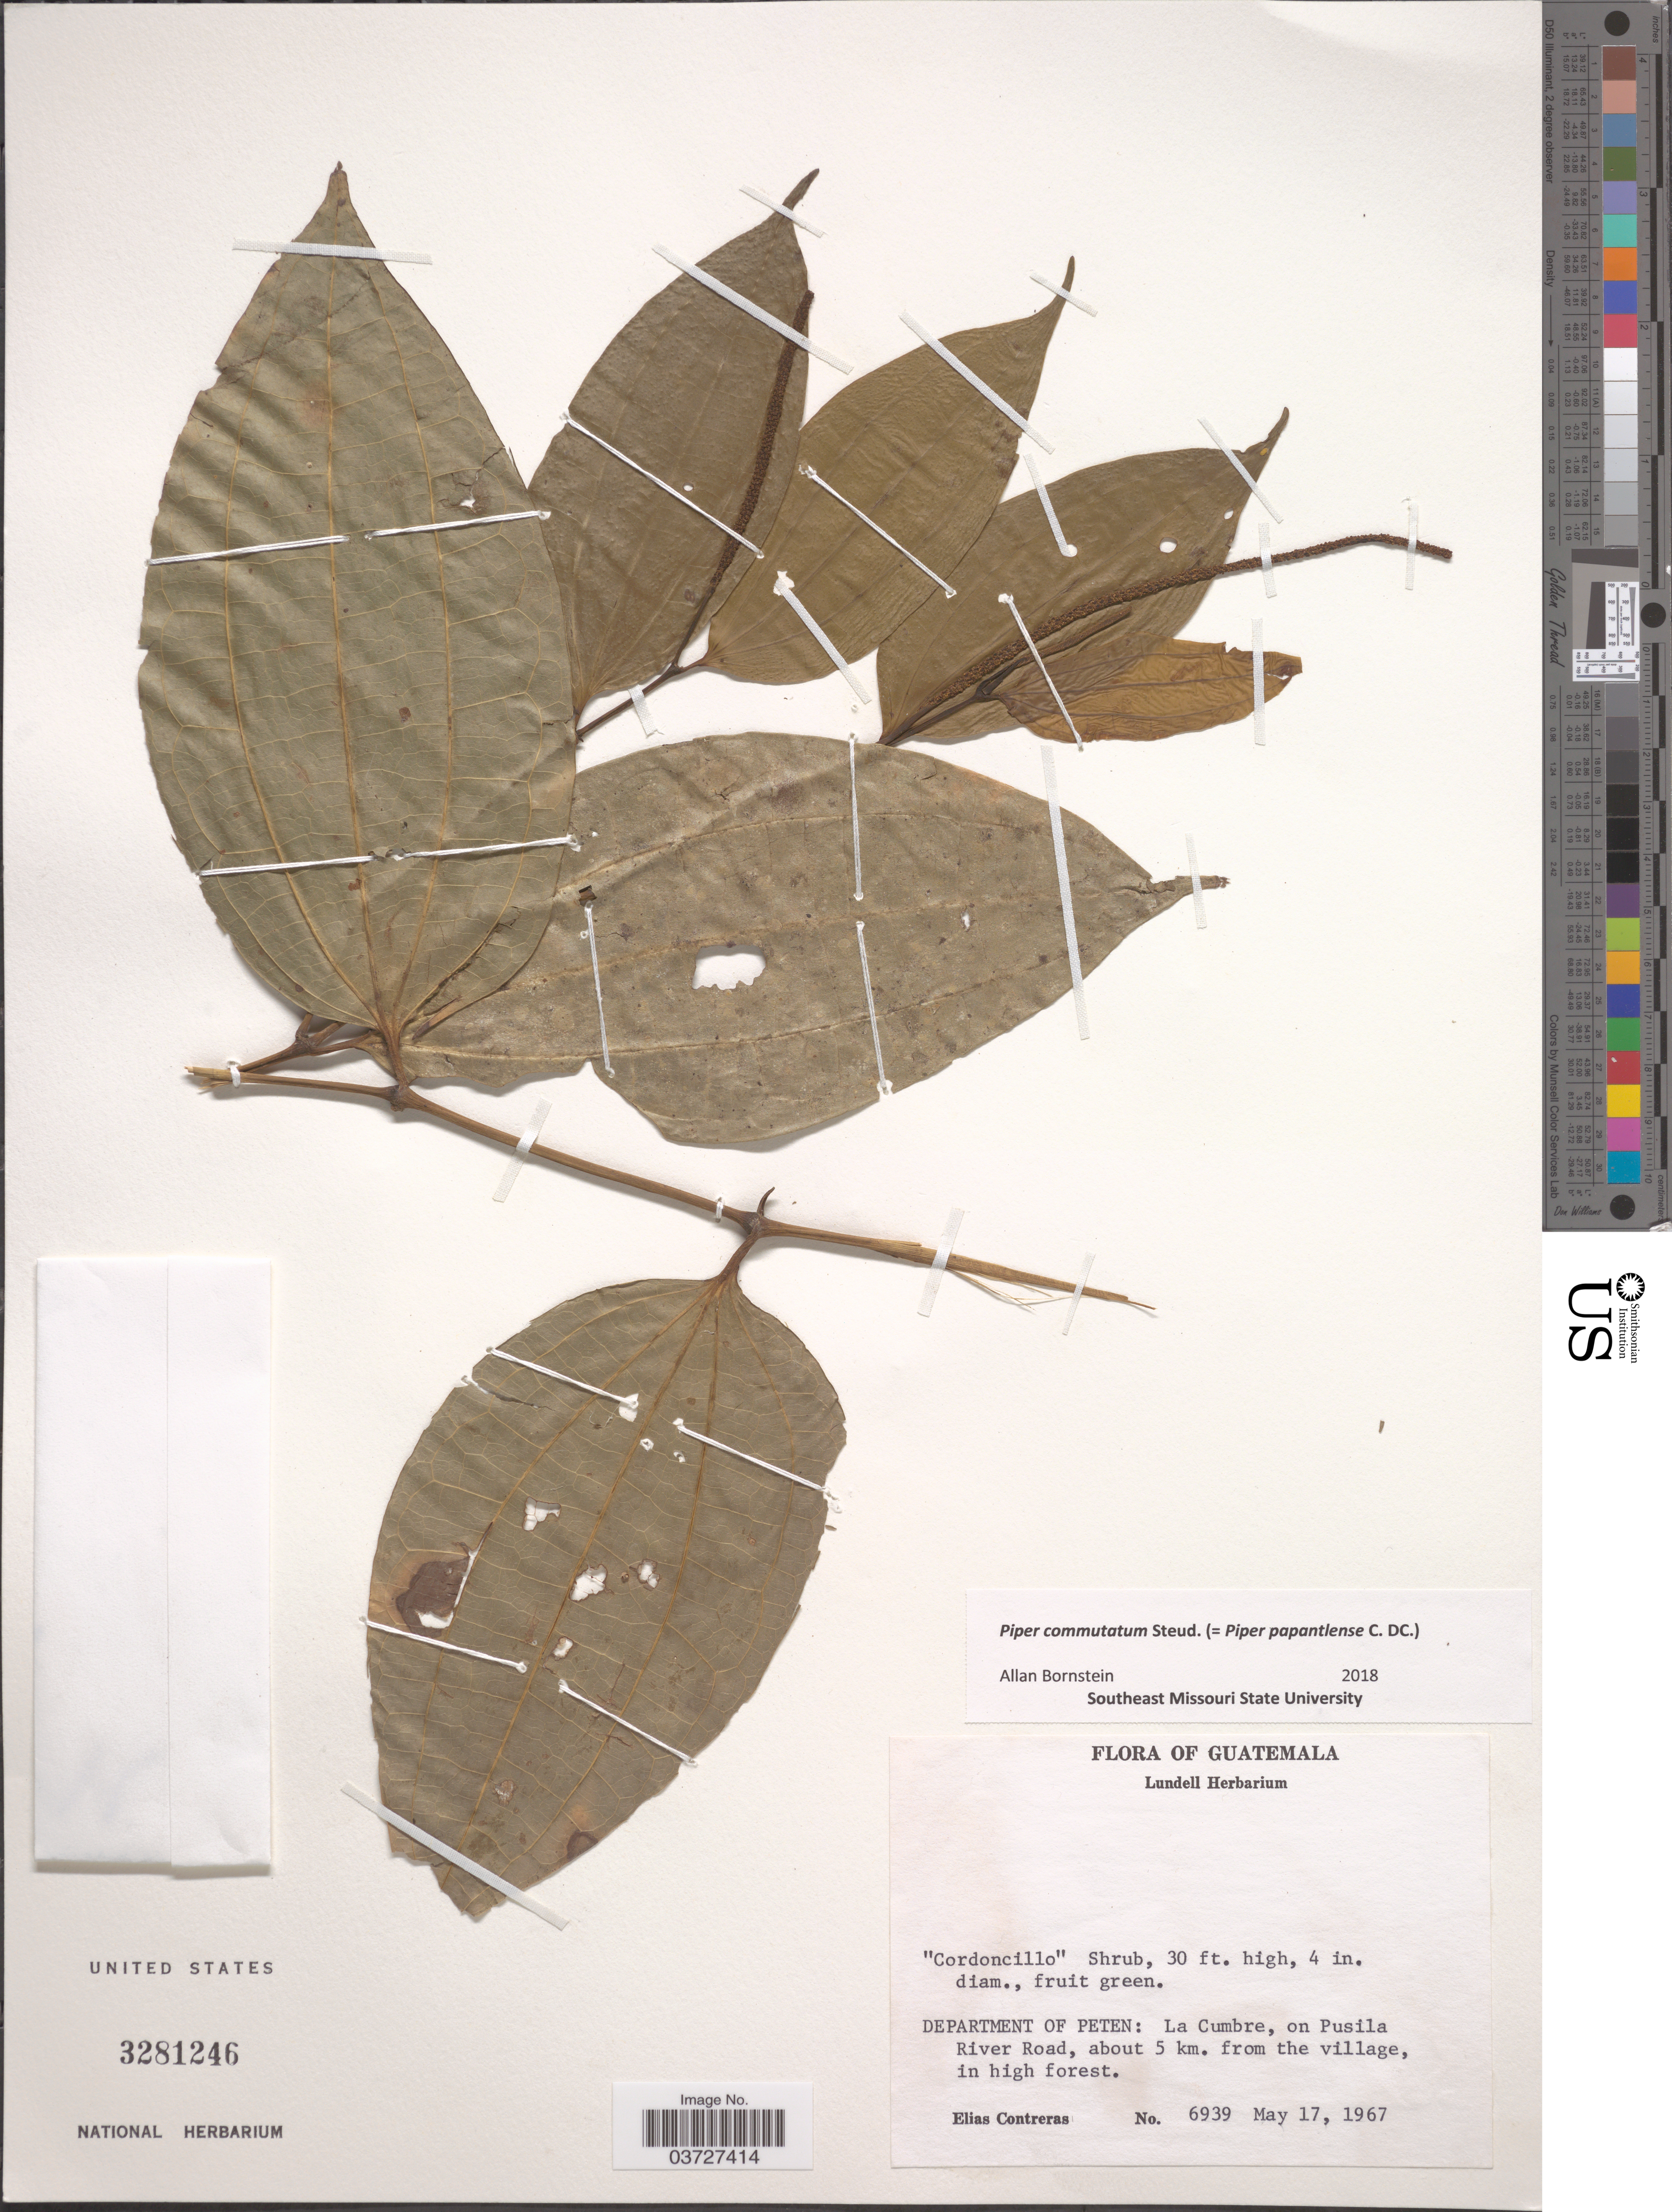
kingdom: Plantae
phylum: Tracheophyta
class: Magnoliopsida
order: Piperales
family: Piperaceae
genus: Piper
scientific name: Piper commutatum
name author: Steud.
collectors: E. Contreras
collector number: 6939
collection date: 1967-05-17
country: Guatemala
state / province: El Peten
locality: Department of Peten: La Cumbrre, on Pusila River Road, about 5 km. from the village, in high forest.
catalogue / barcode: US 3281246